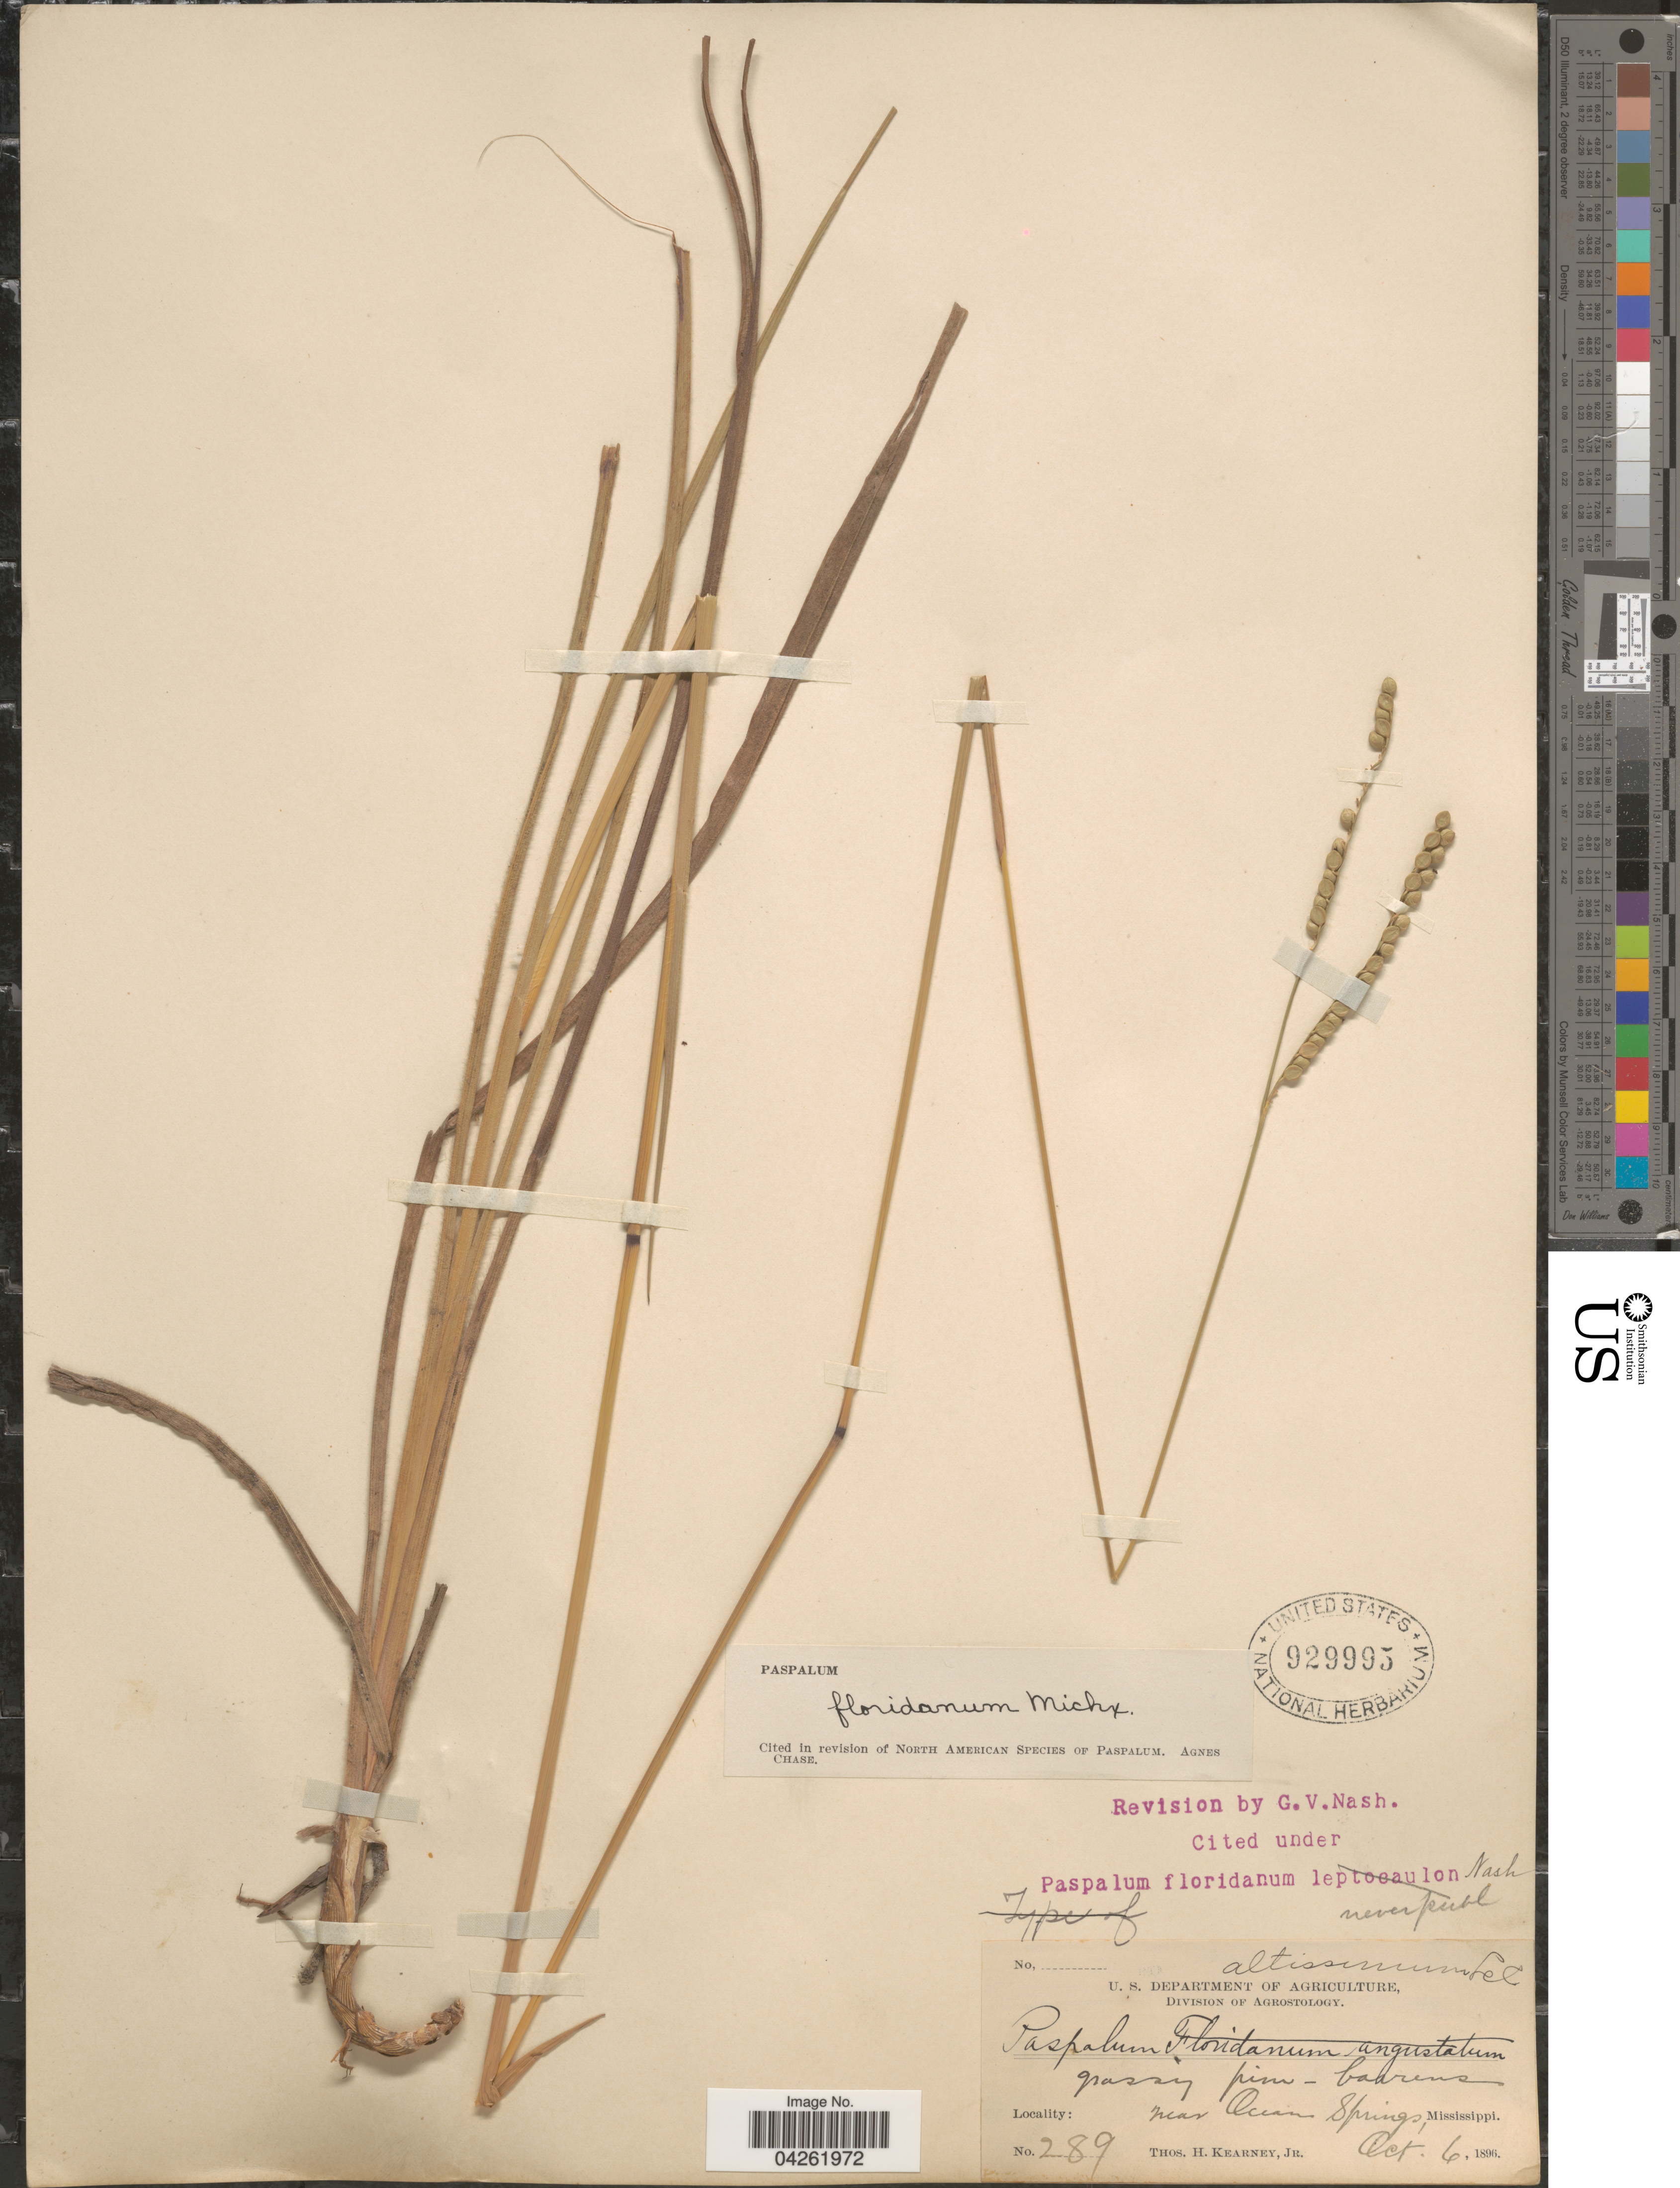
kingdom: Plantae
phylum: Tracheophyta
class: Liliopsida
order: Poales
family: Poaceae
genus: Paspalum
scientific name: Paspalum floridanum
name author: Michx.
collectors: T. H. Kearney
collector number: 289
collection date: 1896-10-06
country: United States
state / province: Mississippi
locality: Near Ocean Springs.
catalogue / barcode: US 929995